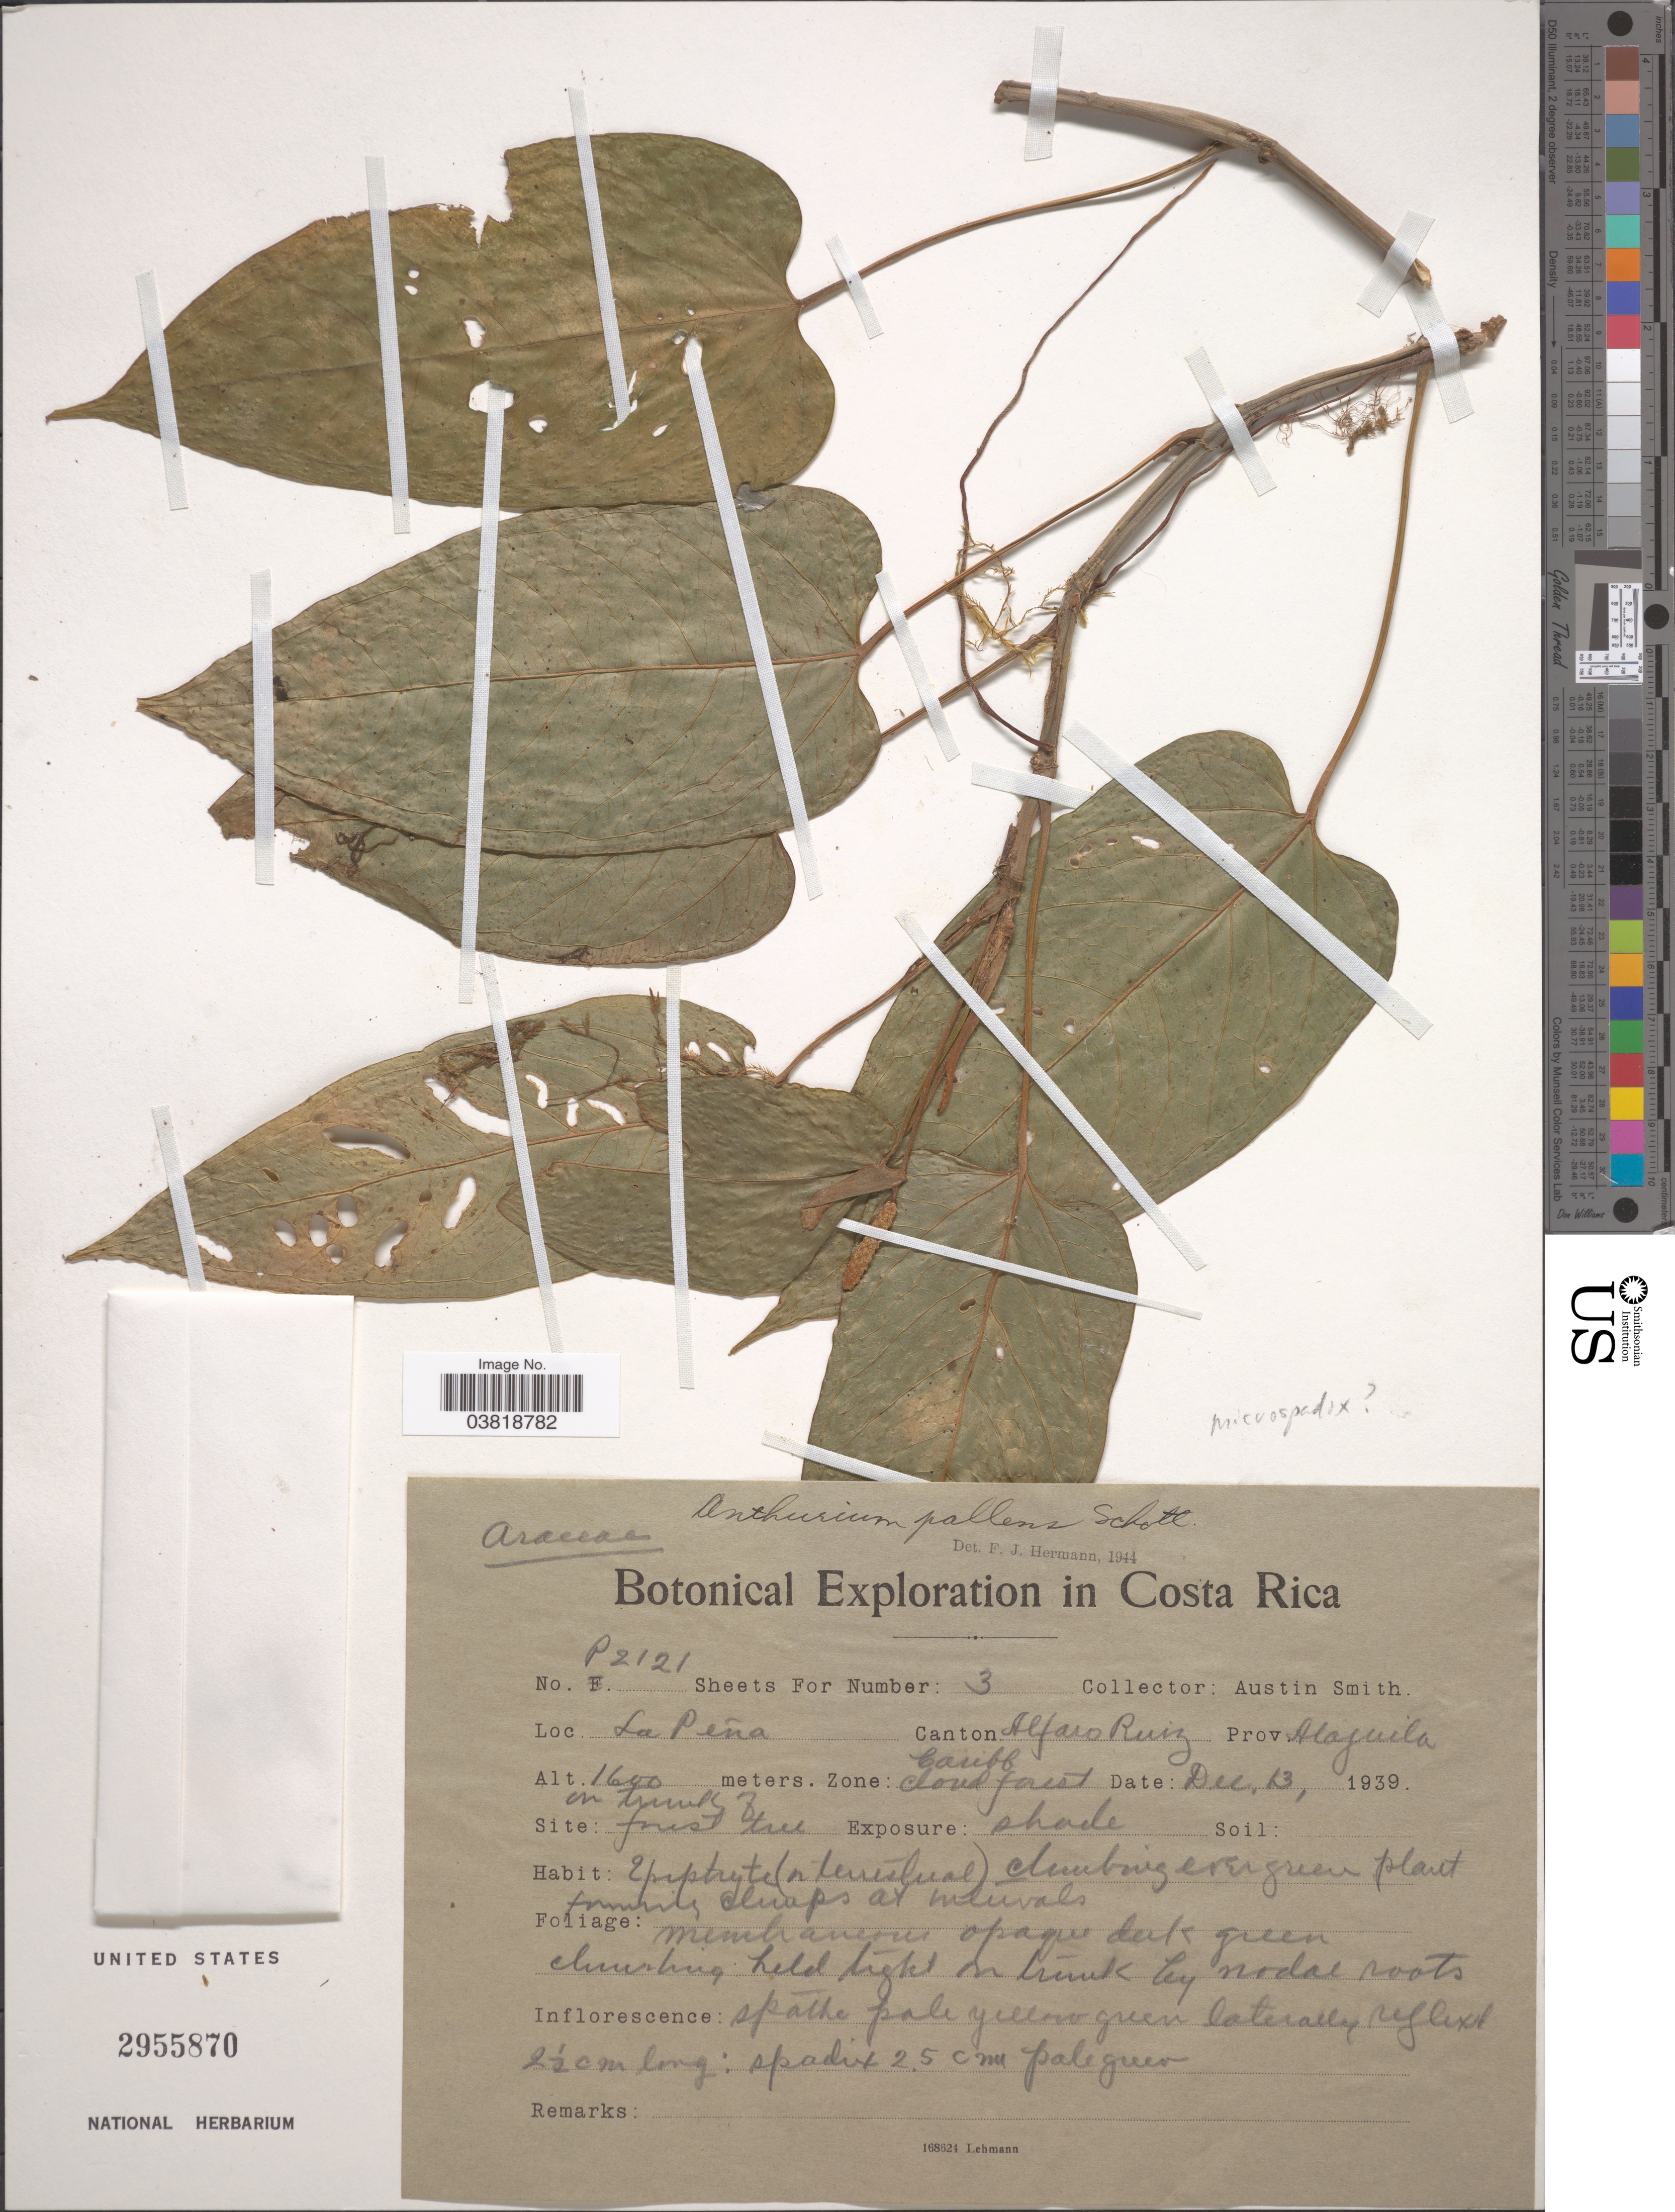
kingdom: Plantae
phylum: Tracheophyta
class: Liliopsida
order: Alismatales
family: Araceae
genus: Anthurium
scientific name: Anthurium microspadix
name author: Schott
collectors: Aust P. Smith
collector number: P2121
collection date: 1939-12-13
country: Costa Rica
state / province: Alajuela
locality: La Peña Canton Alfaro Ruiz. Zone: Caribb cloud forest.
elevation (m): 1600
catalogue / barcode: US 2955870